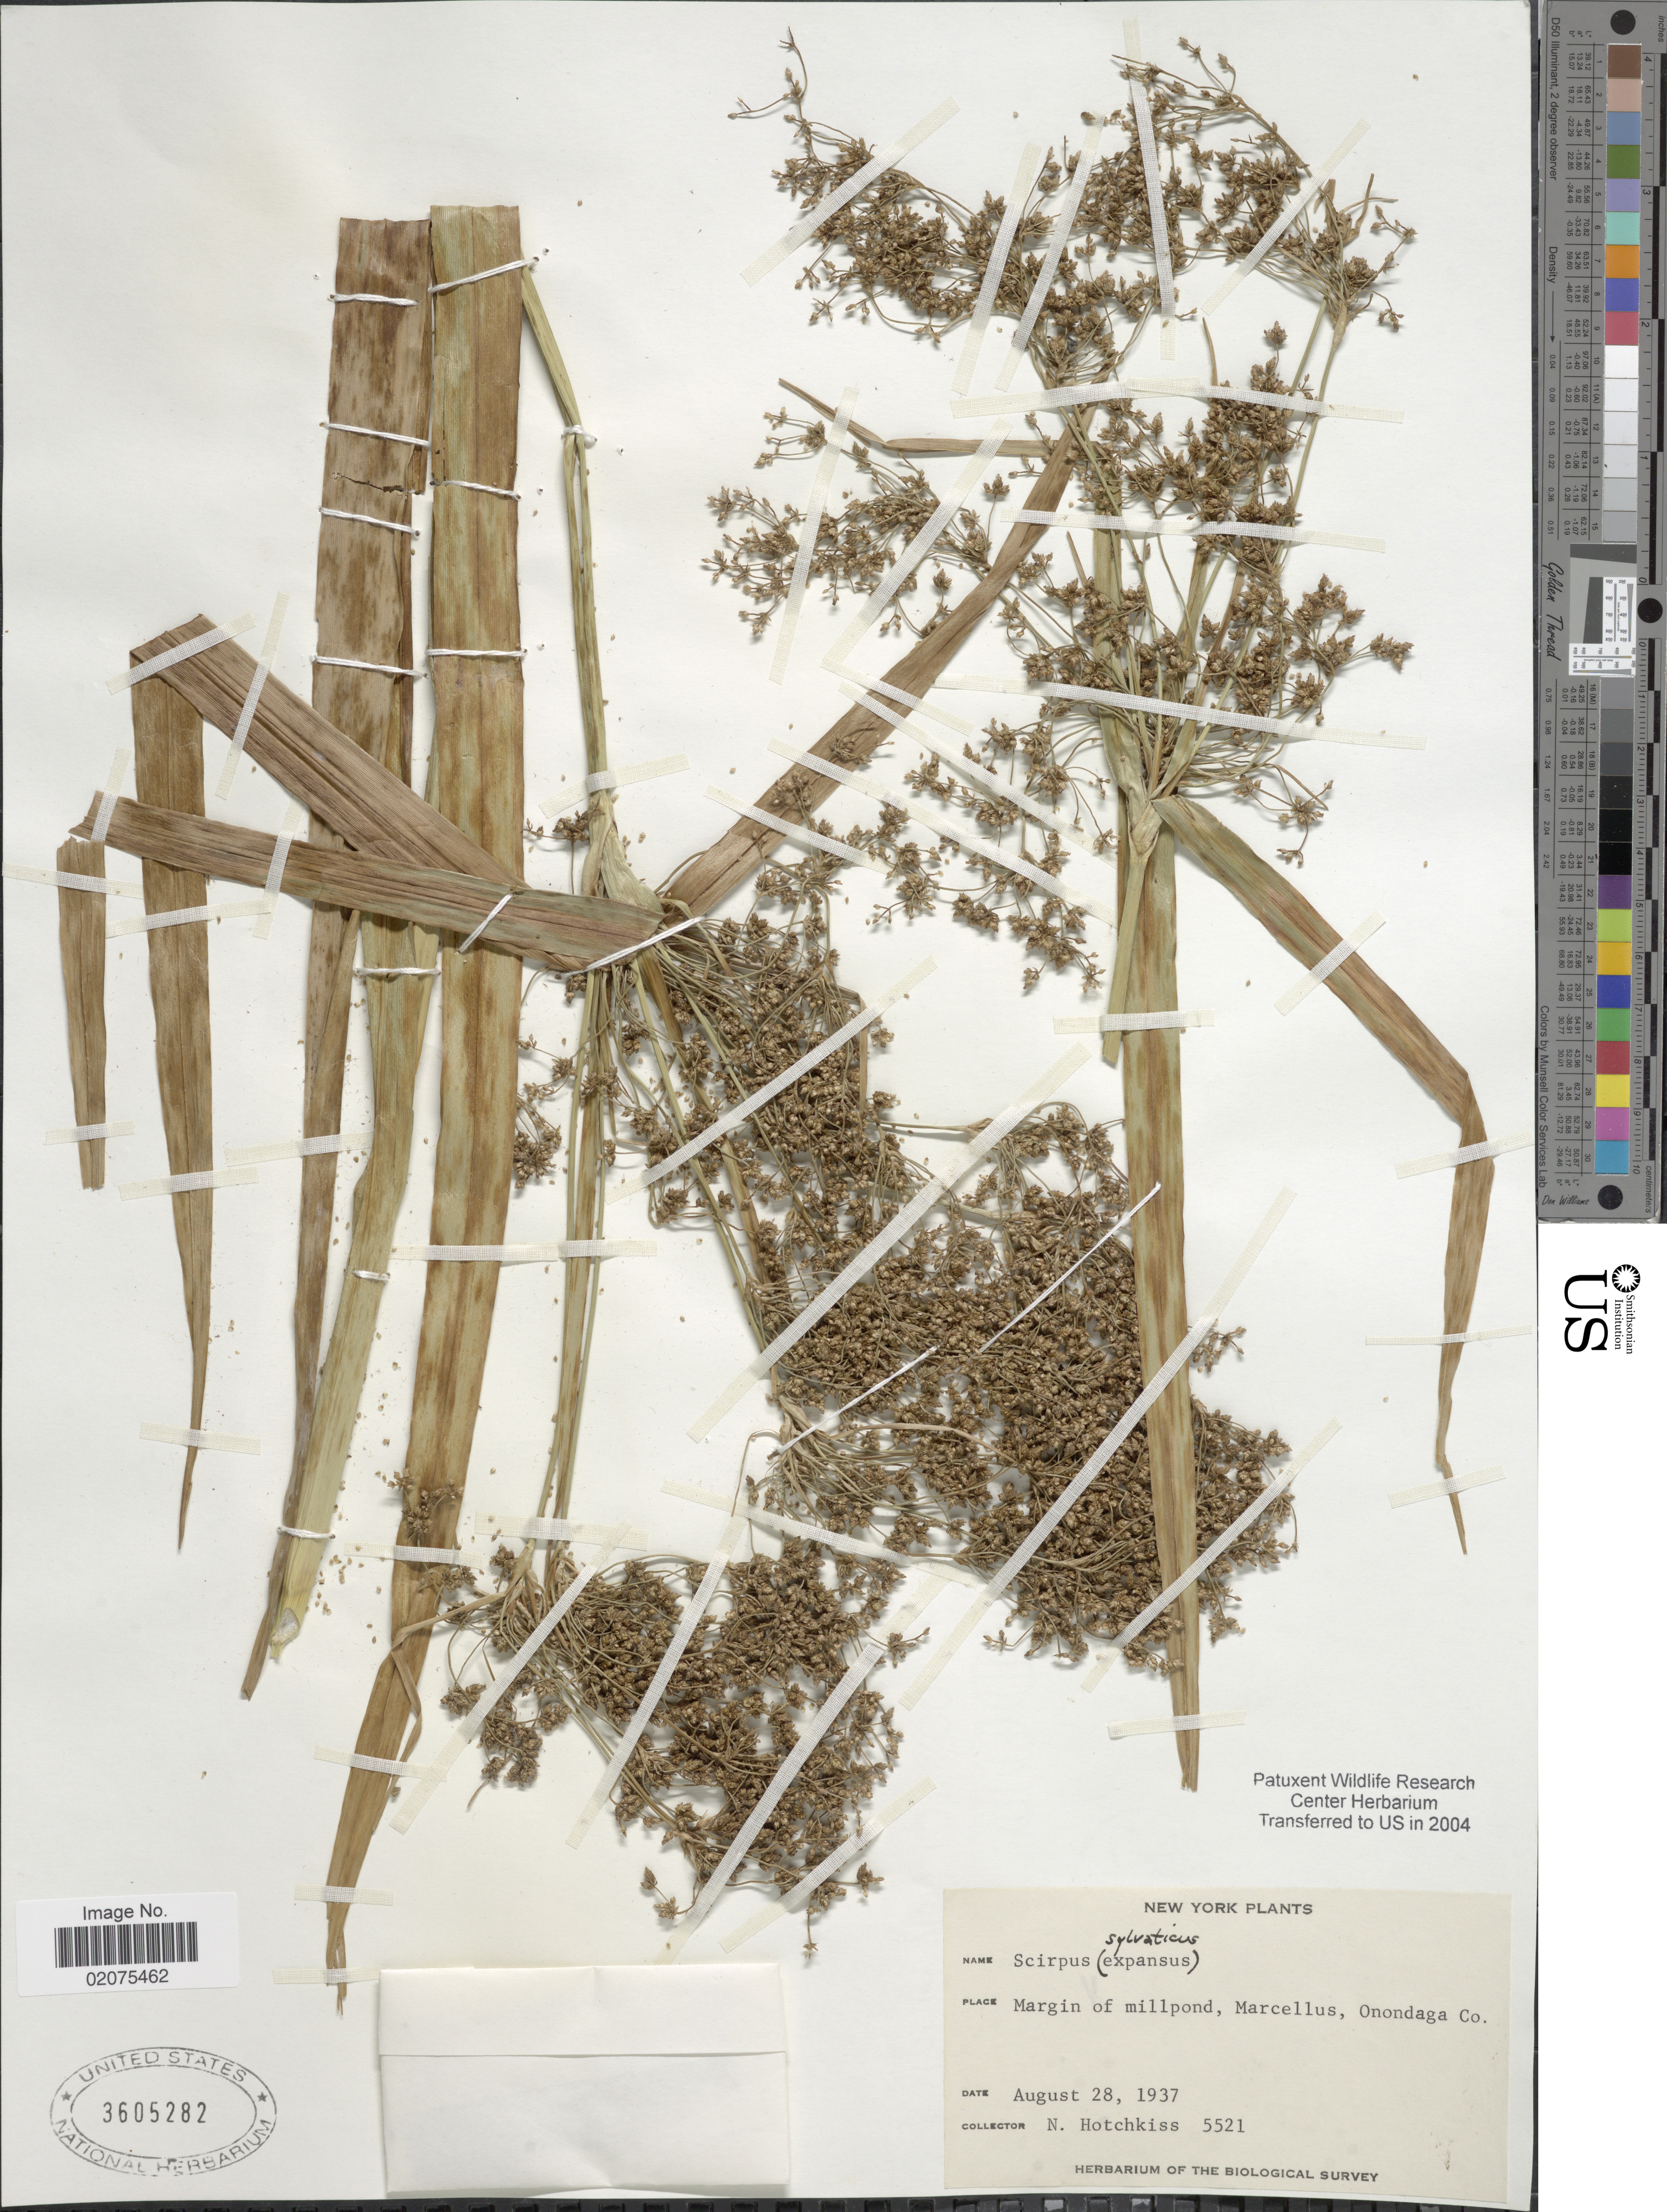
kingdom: Plantae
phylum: Tracheophyta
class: Liliopsida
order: Poales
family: Cyperaceae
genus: Scirpus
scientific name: Scirpus expansus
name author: Fernald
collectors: N. Hotchkiss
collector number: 5521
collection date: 1937-08-28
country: United States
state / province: New York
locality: Margin of millpond, Marcellus, Onondaga Co.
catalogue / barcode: US 3605282